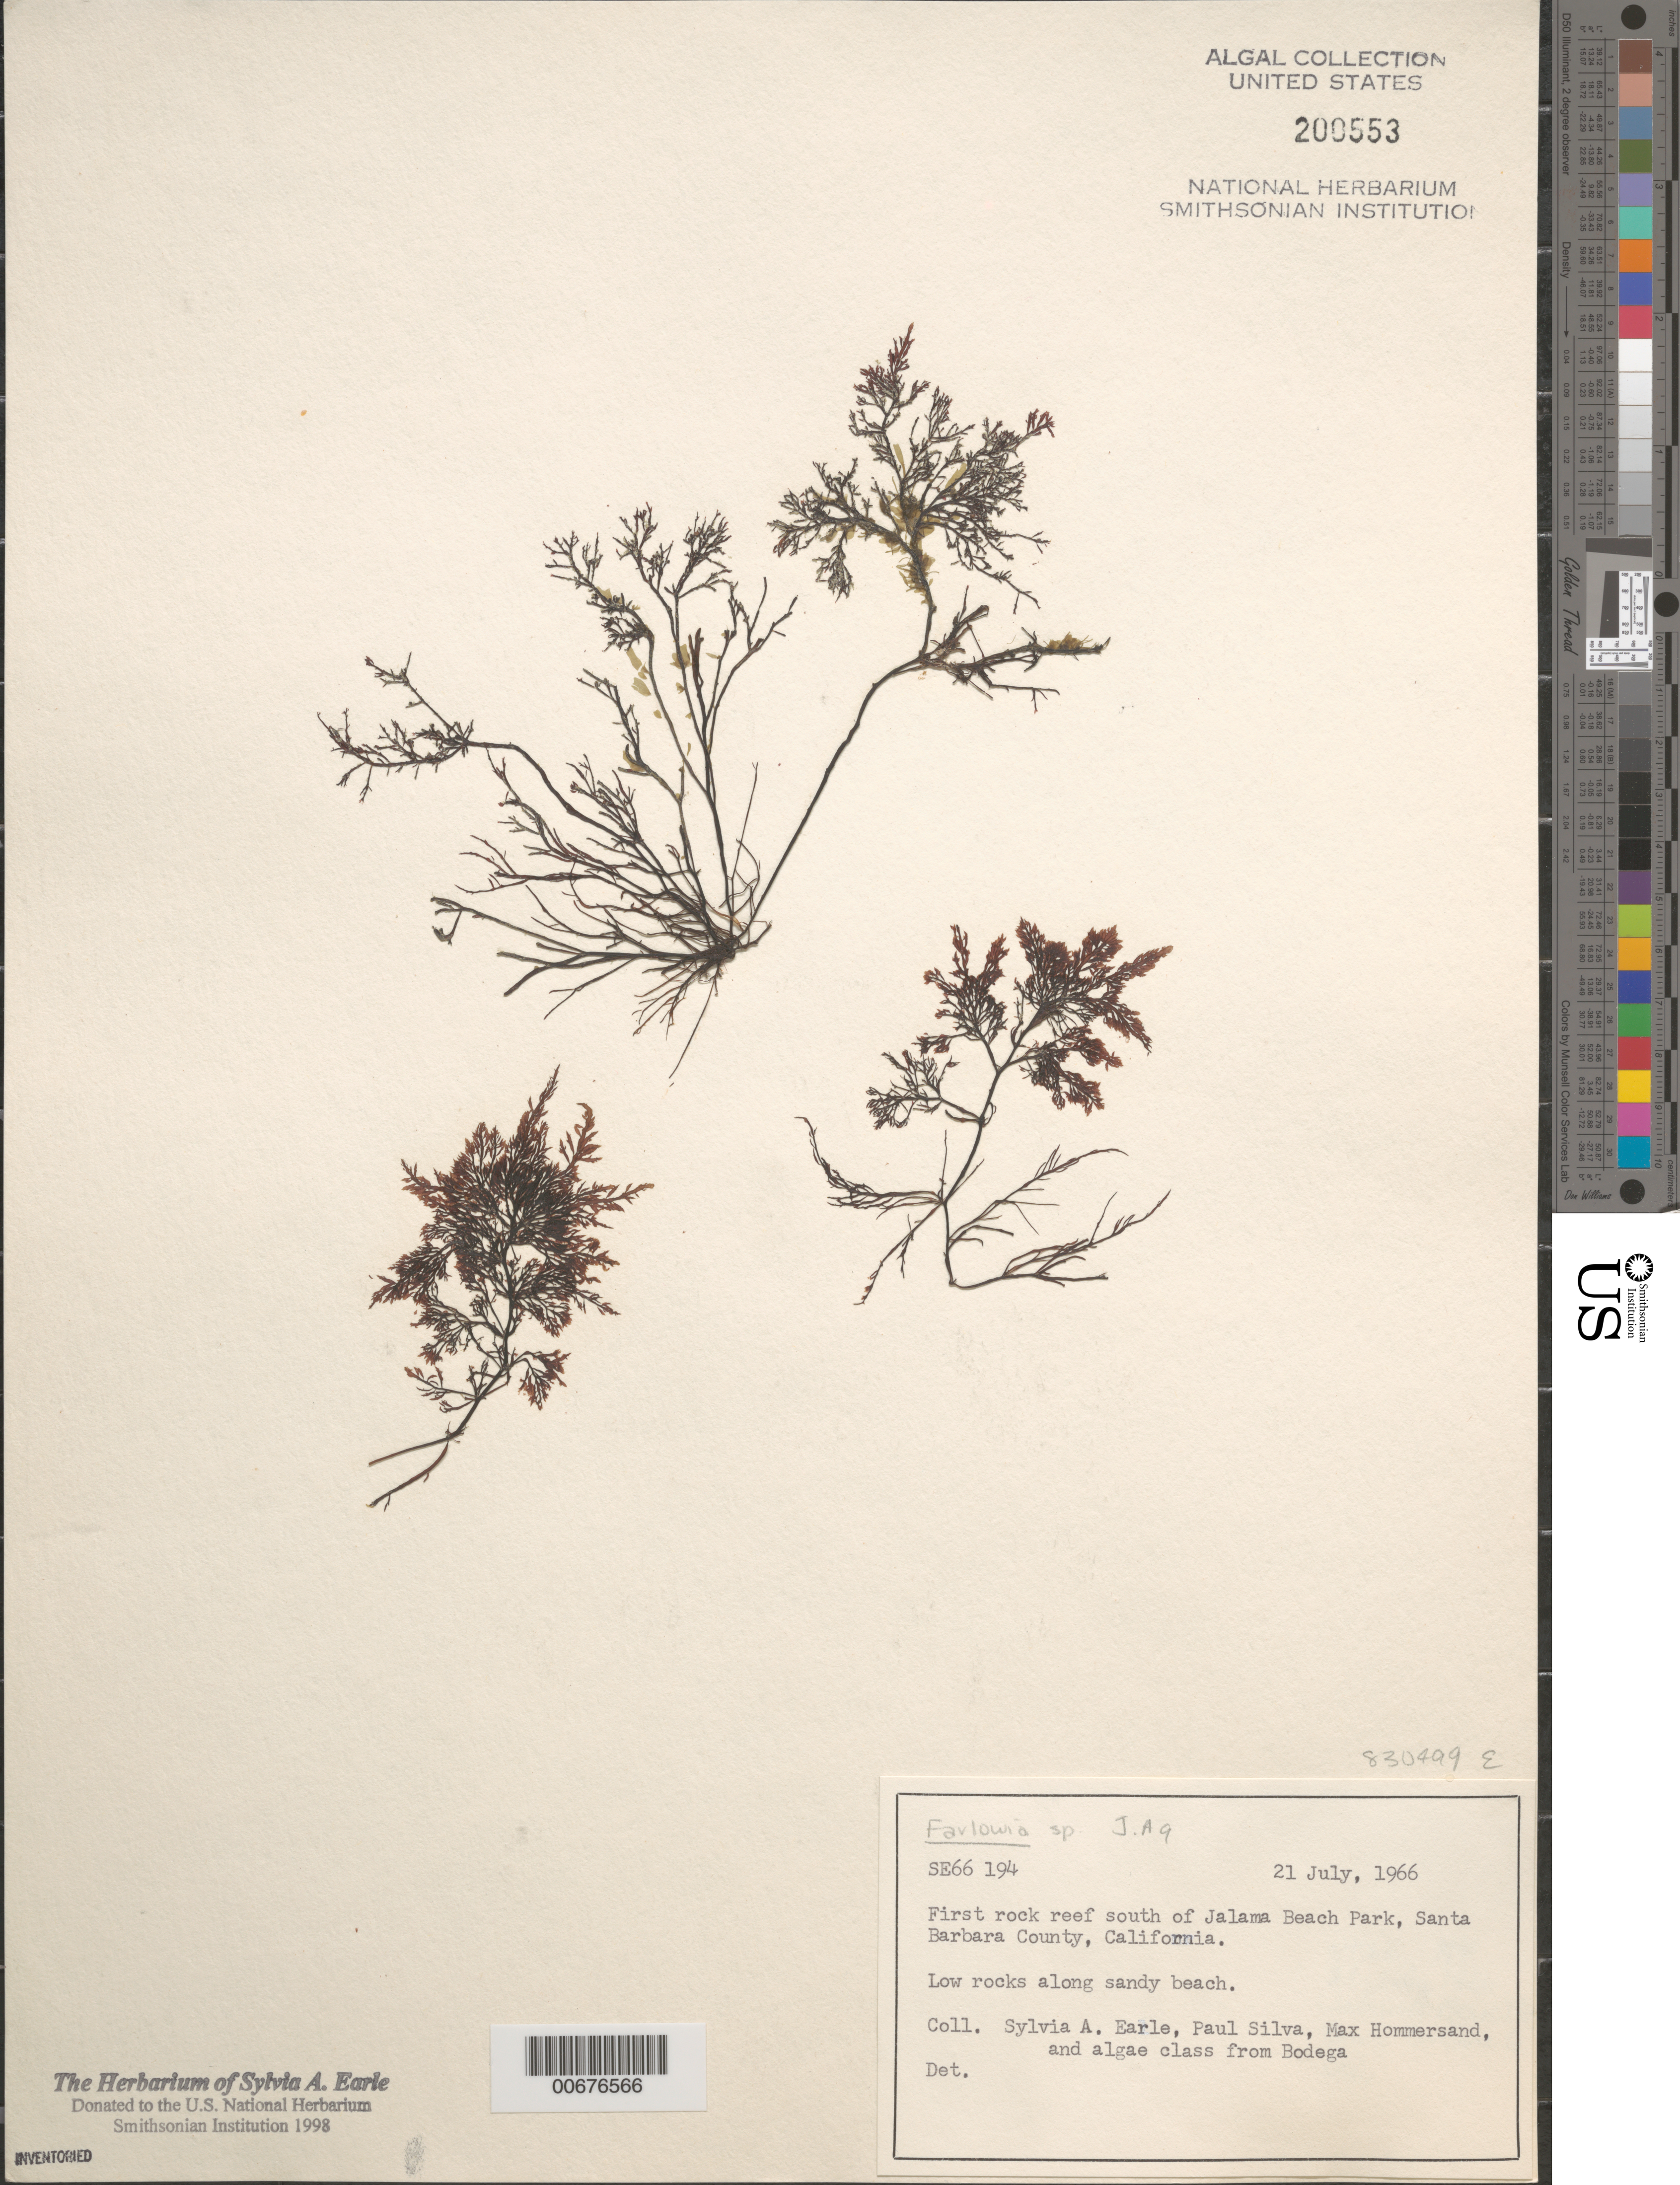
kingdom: Plantae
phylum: Rhodophyta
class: Florideophyceae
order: Gigartinales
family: Dumontiaceae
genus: Farlowia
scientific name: Farlowia sp.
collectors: S. A. Earle, P. C. Silva, M. H. Hommersand & Bodega Algae Class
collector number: SE 66194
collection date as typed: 21 Jul 1966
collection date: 1966-07-21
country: United States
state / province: California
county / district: Santa Barbara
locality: Reef south of Jalama Beach Park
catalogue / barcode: US 200553